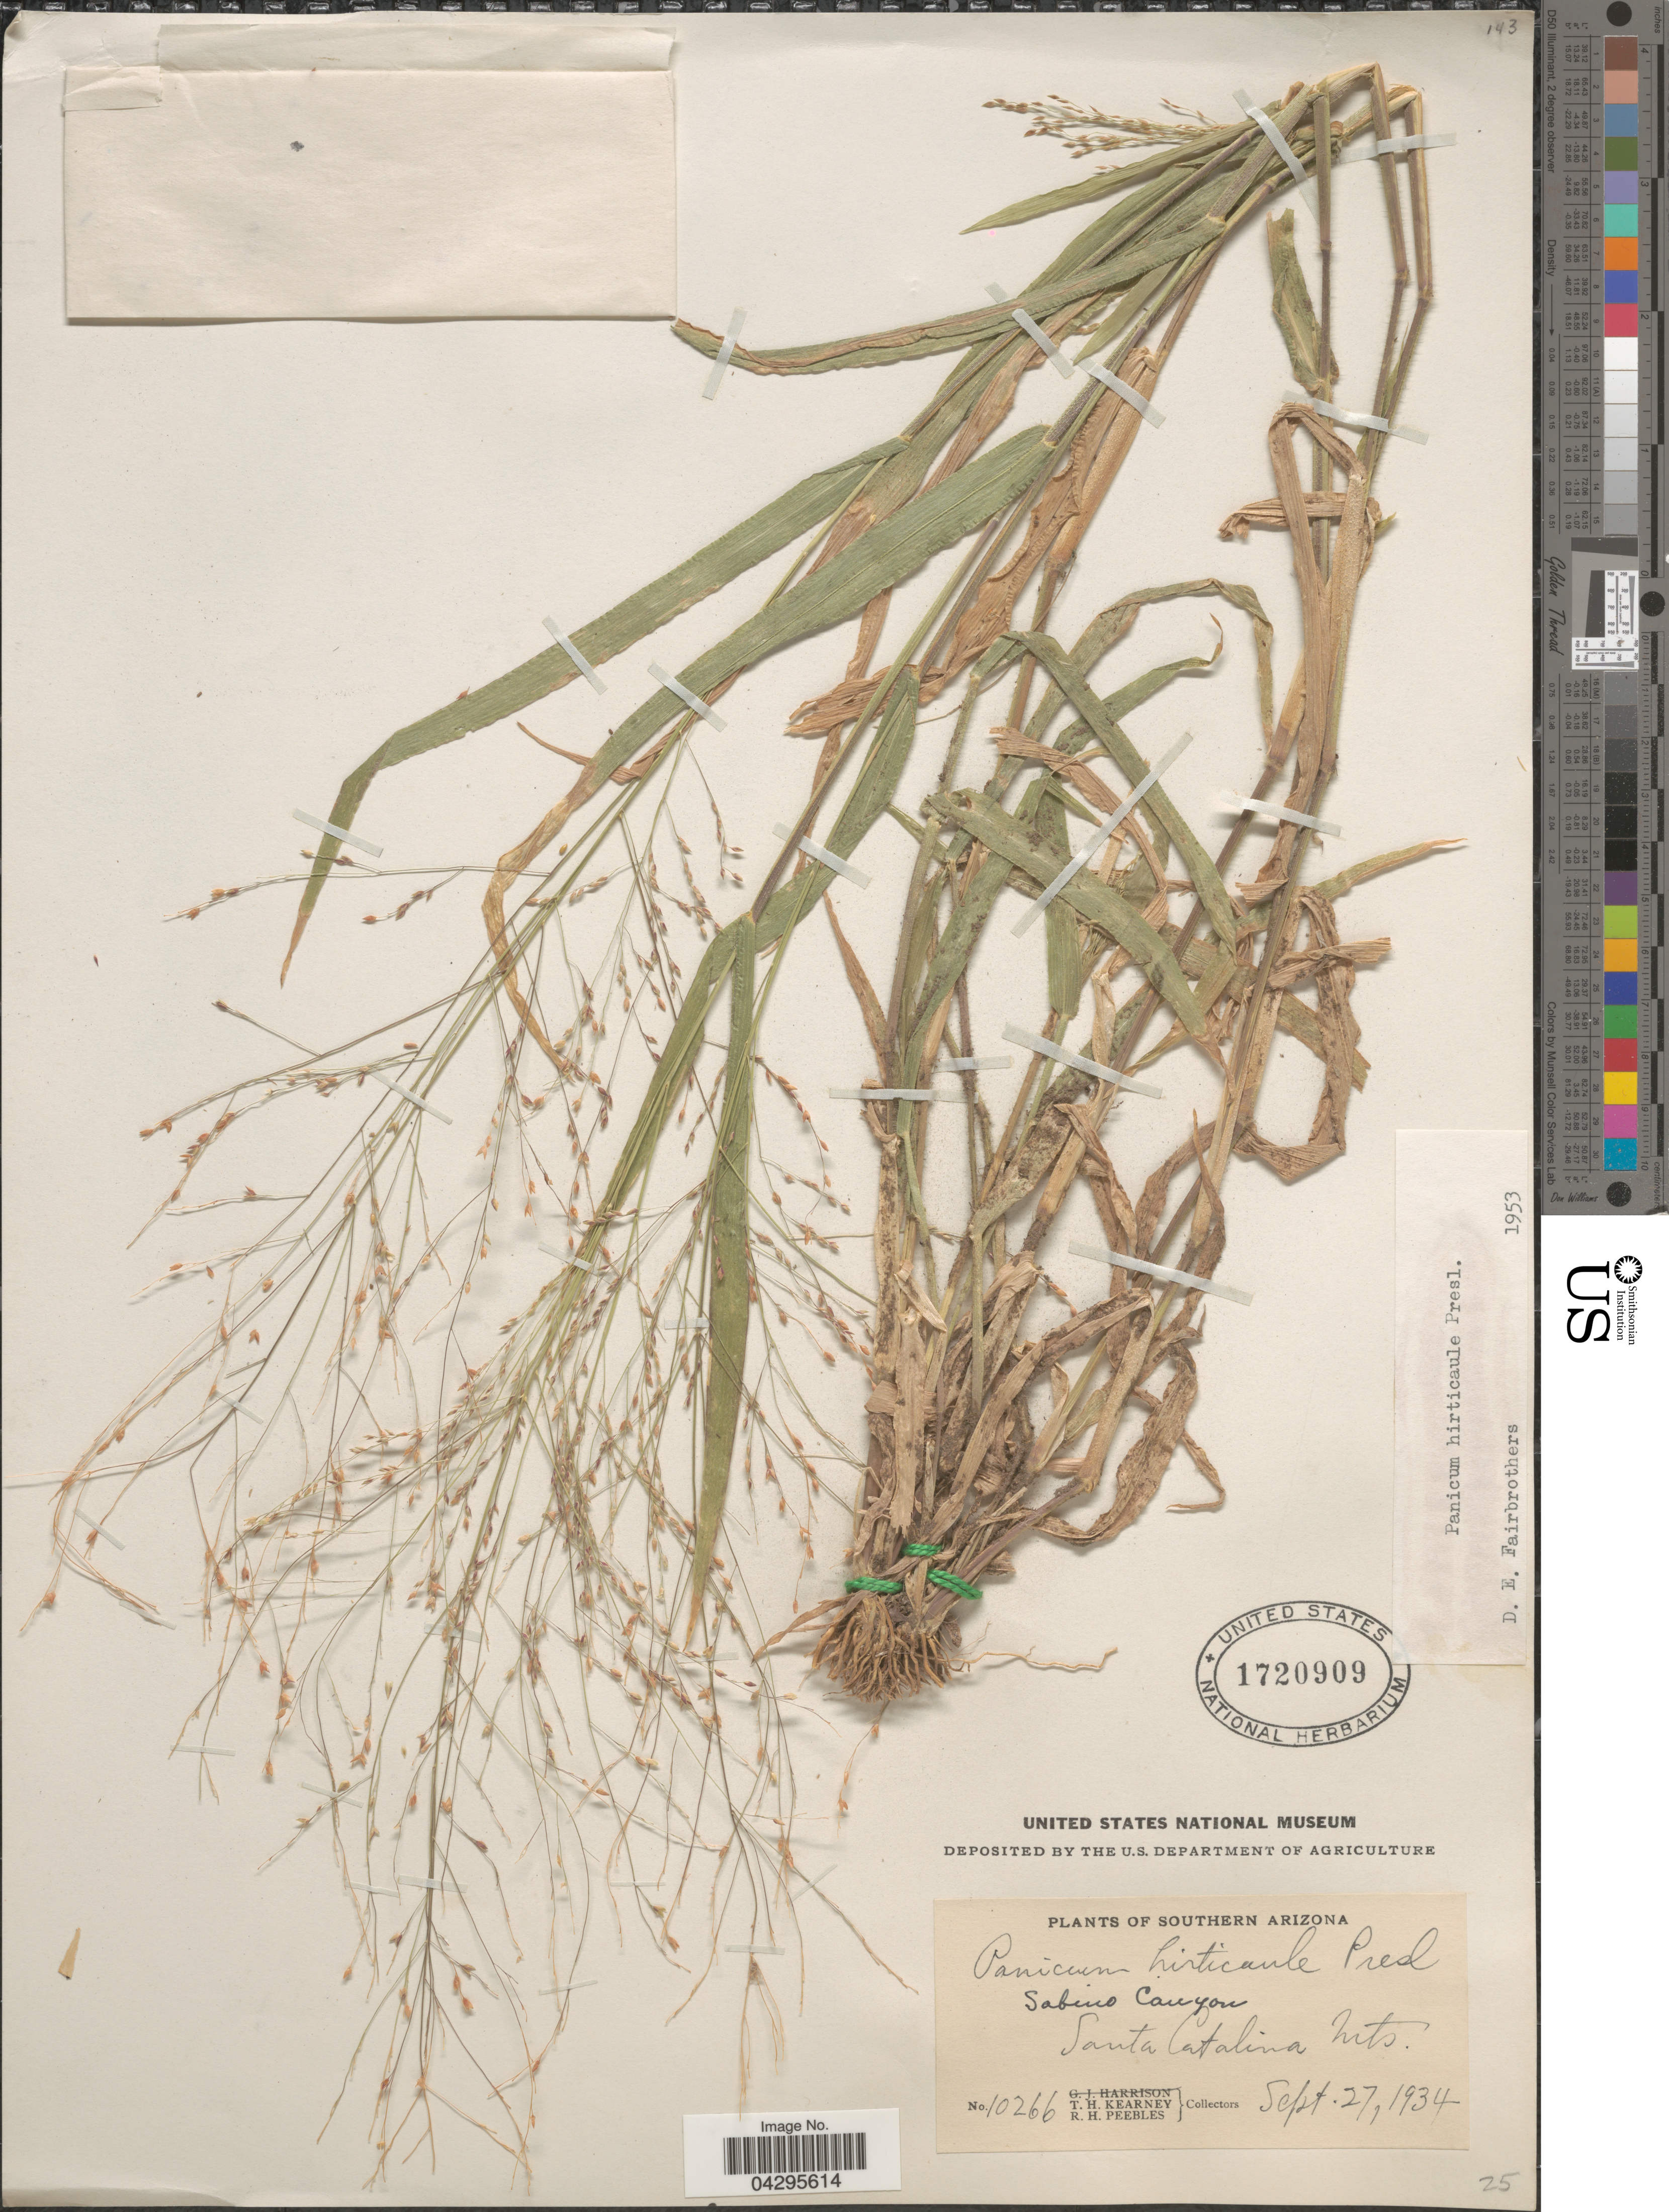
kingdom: Plantae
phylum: Tracheophyta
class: Liliopsida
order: Poales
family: Poaceae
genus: Panicum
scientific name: Panicum hirticaule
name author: J. Presl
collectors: T. H. Kearney & R. H. Peebles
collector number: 10266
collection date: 1934-09-27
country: United States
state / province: Arizona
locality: Southern Arizona. Sabino Canyon. Santa Catalina Mts.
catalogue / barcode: US 1720909